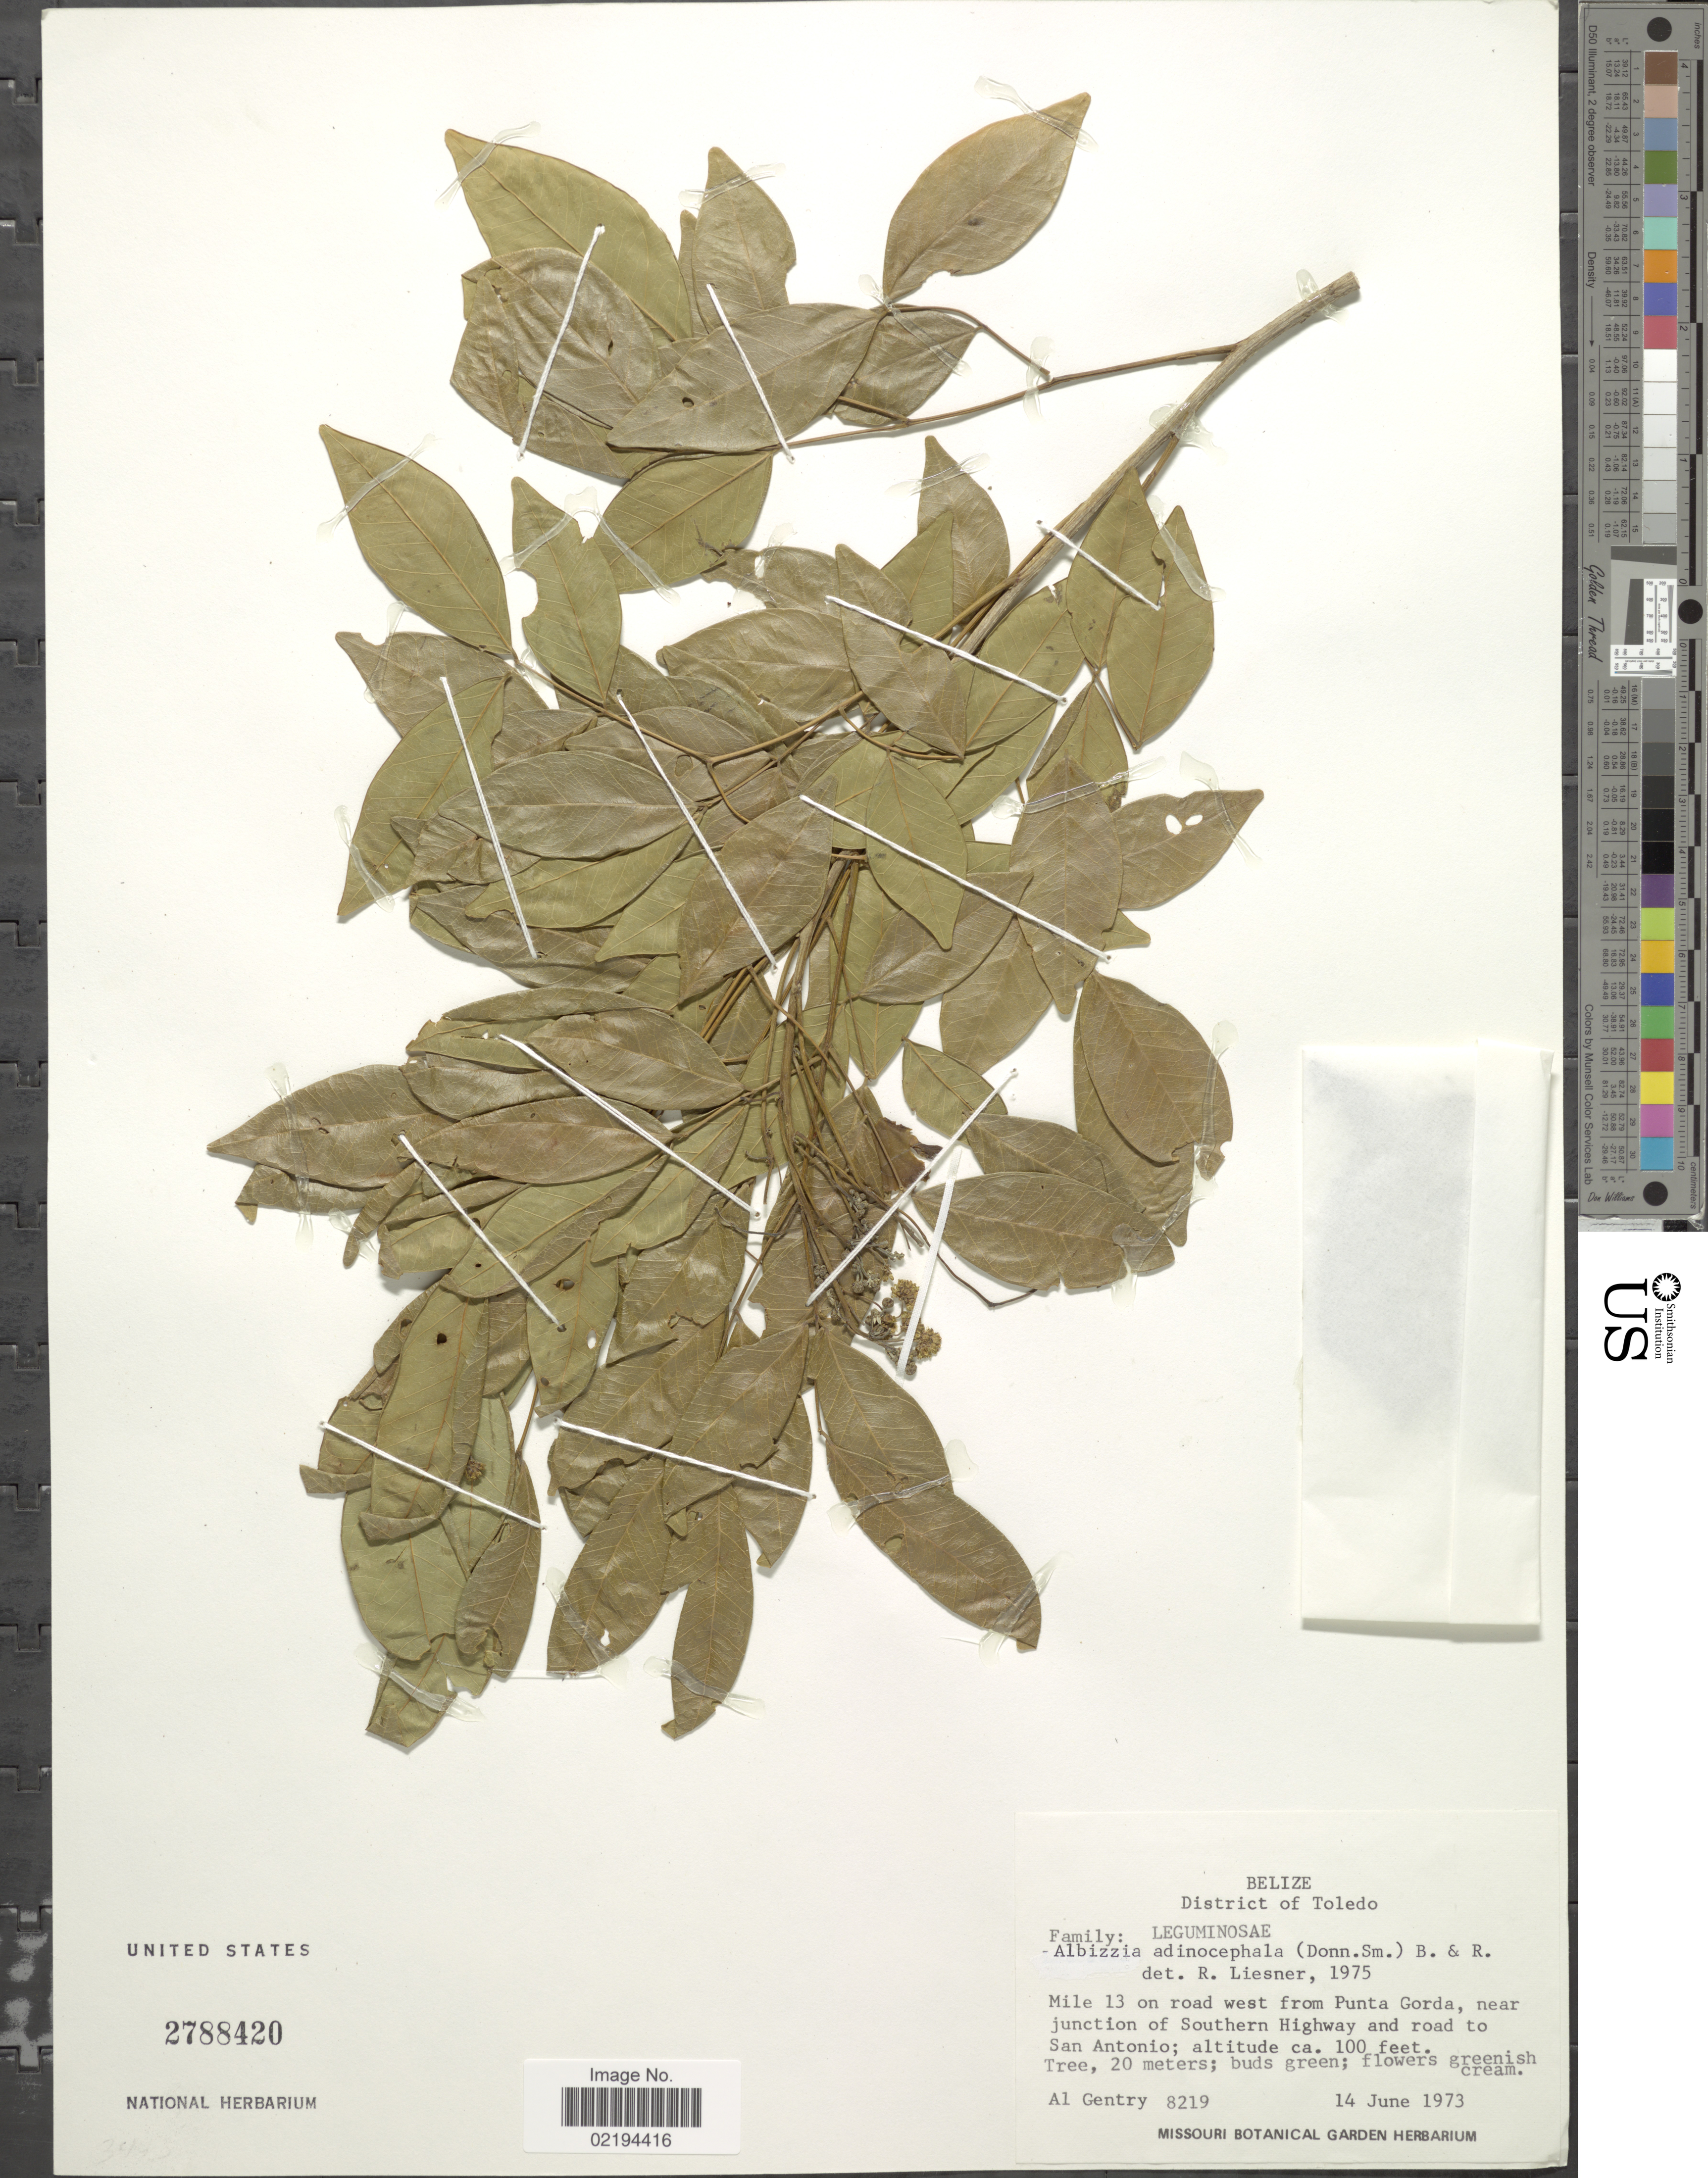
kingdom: Plantae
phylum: Tracheophyta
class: Magnoliopsida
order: Fabales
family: Fabaceae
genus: Pseudalbizzia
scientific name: Pseudalbizzia adinocephala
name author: (Donn. Sm.) Koenen & Duno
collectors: A. H. Gentry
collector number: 8219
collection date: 1973-06-14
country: Belize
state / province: Toledo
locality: Mile 13 on road west from Punta Gorda, near junction of Southern Highway and road to San Antonio.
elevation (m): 30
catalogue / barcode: US 2788420